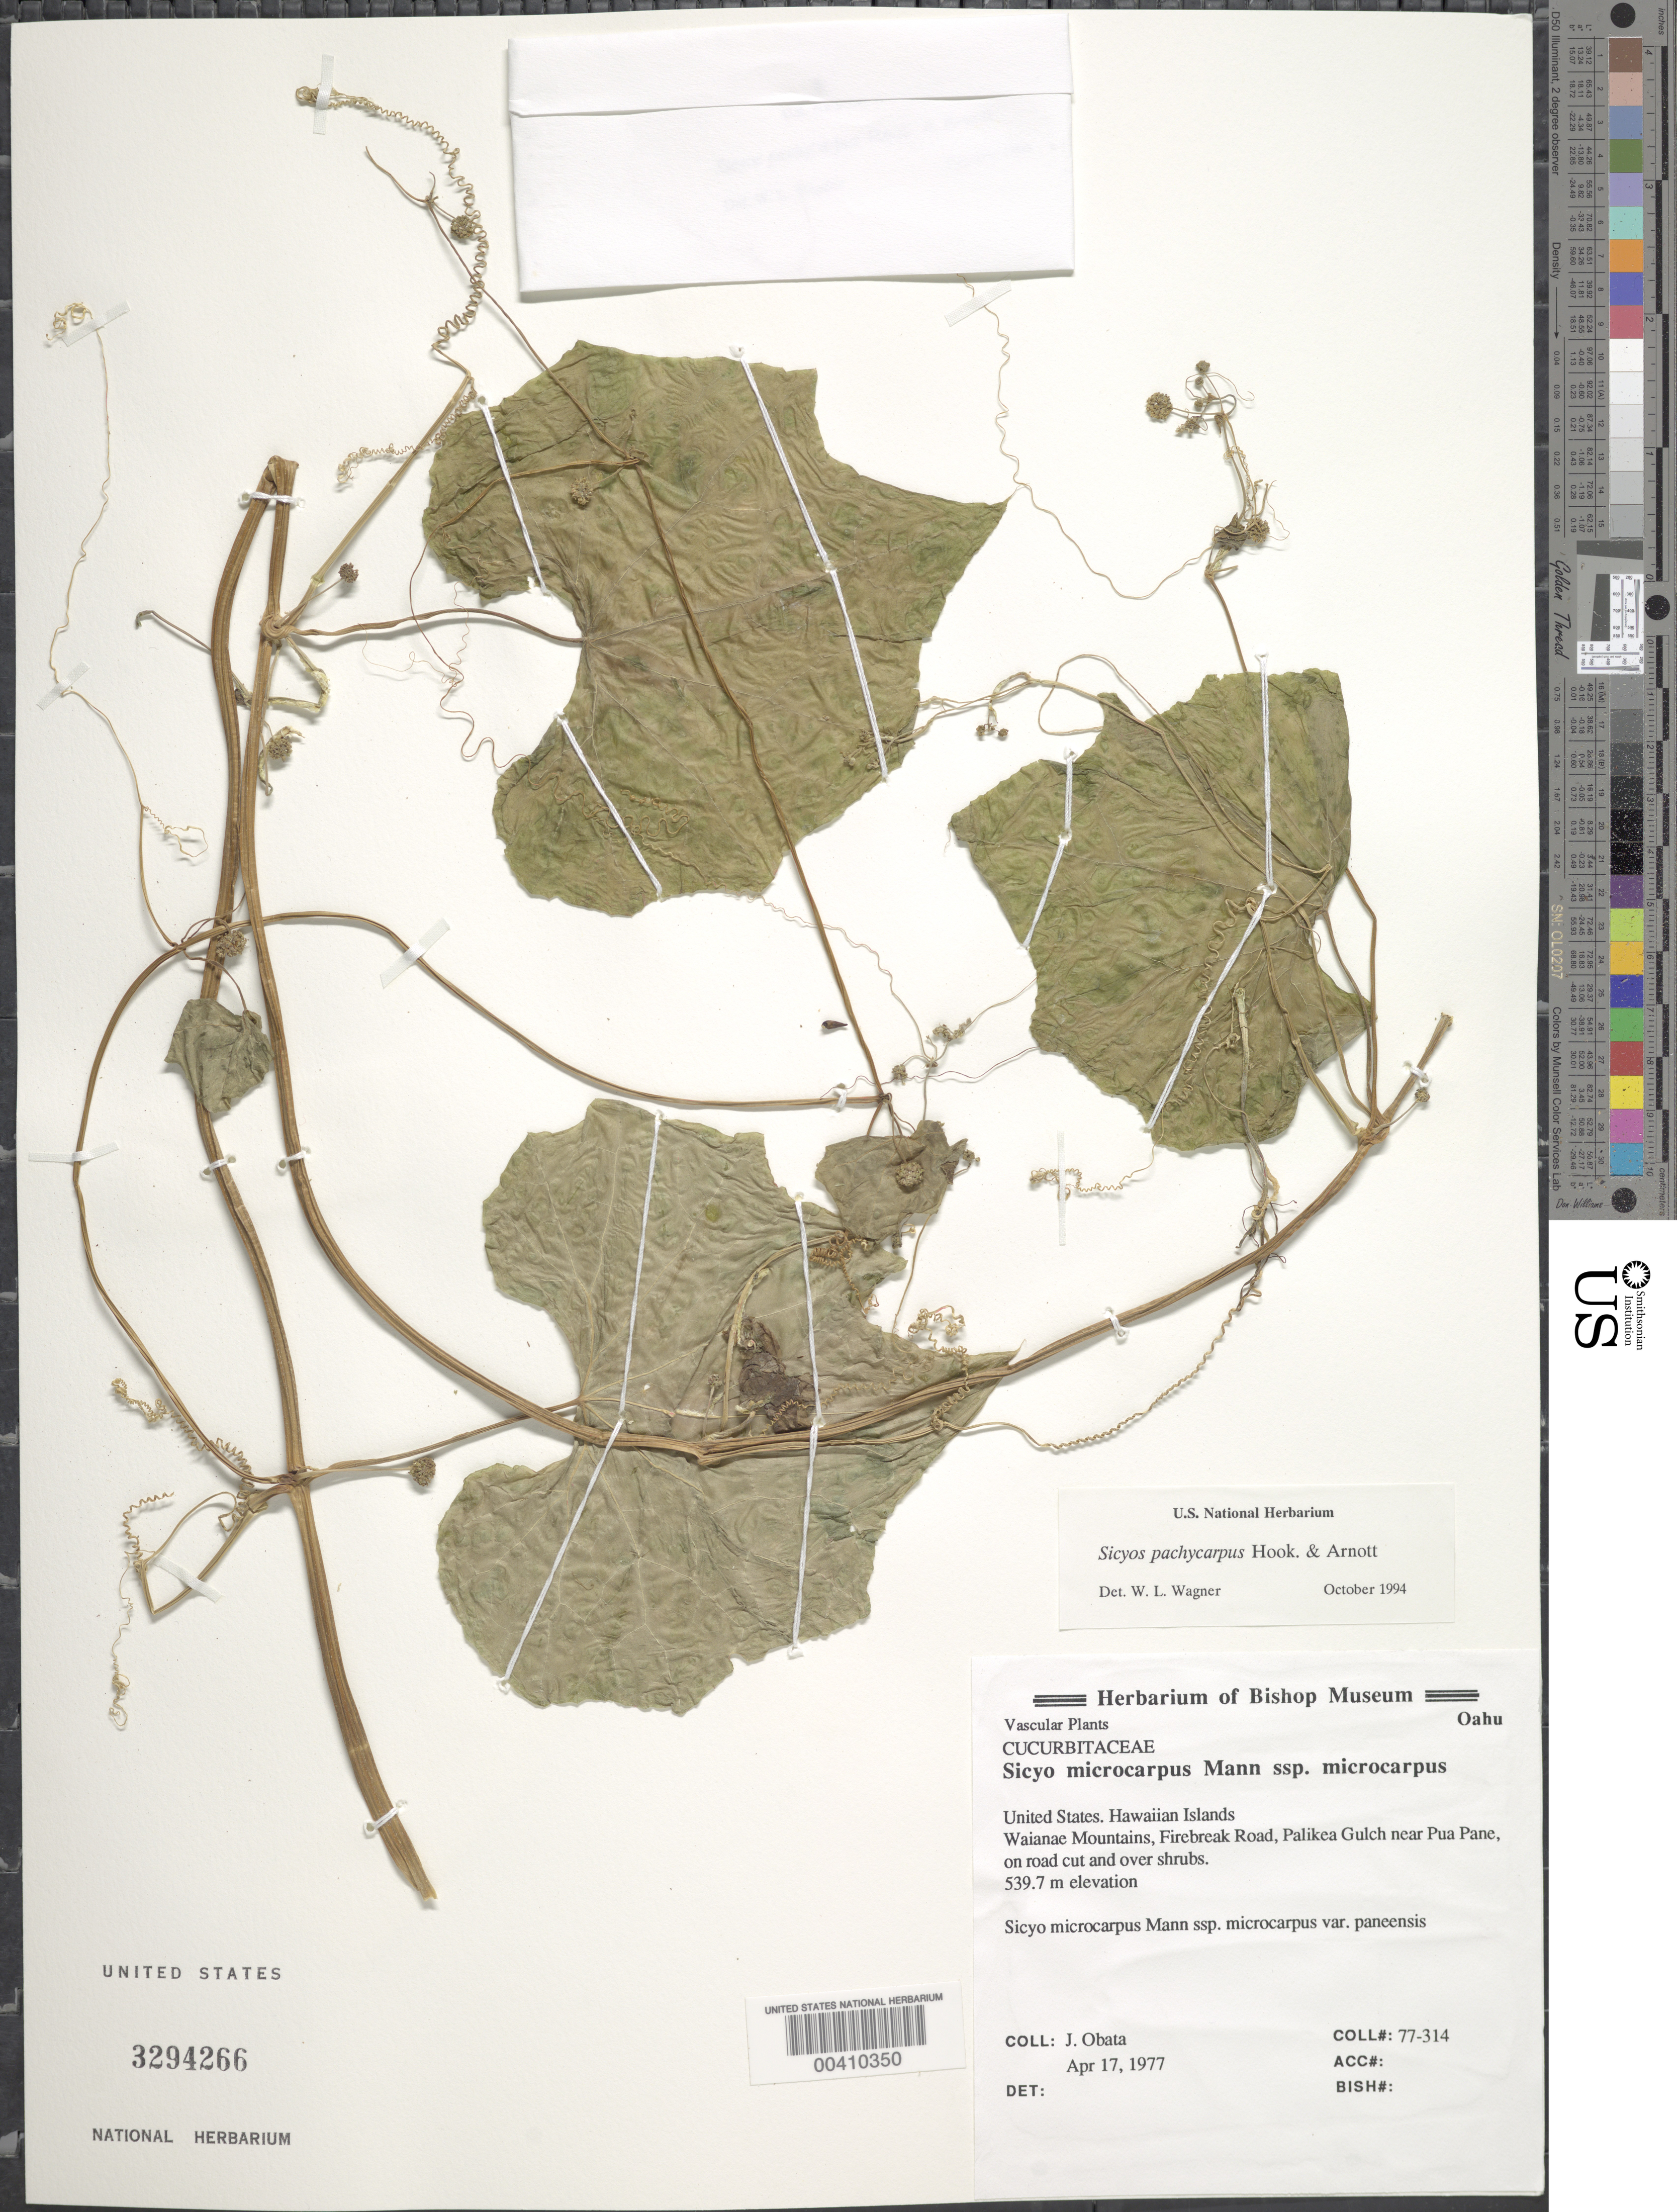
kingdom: Plantae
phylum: Tracheophyta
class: Magnoliopsida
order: Cucurbitales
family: Cucurbitaceae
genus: Sicyos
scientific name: Sicyos pachycarpus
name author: Hook. & Arn.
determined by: Wagner, W. L., (BOT), Smithsonian Institution - National Museum of Natural History (UNITED STATES)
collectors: J. Obata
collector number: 314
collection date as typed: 17 Apr 1977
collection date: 1977-04-17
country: United States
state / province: Hawaii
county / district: Honolulu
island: Oahu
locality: Waianae Mts, Firebreak Rd, Palikea Gulch near Pua Pane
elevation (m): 540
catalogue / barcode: US 3294266